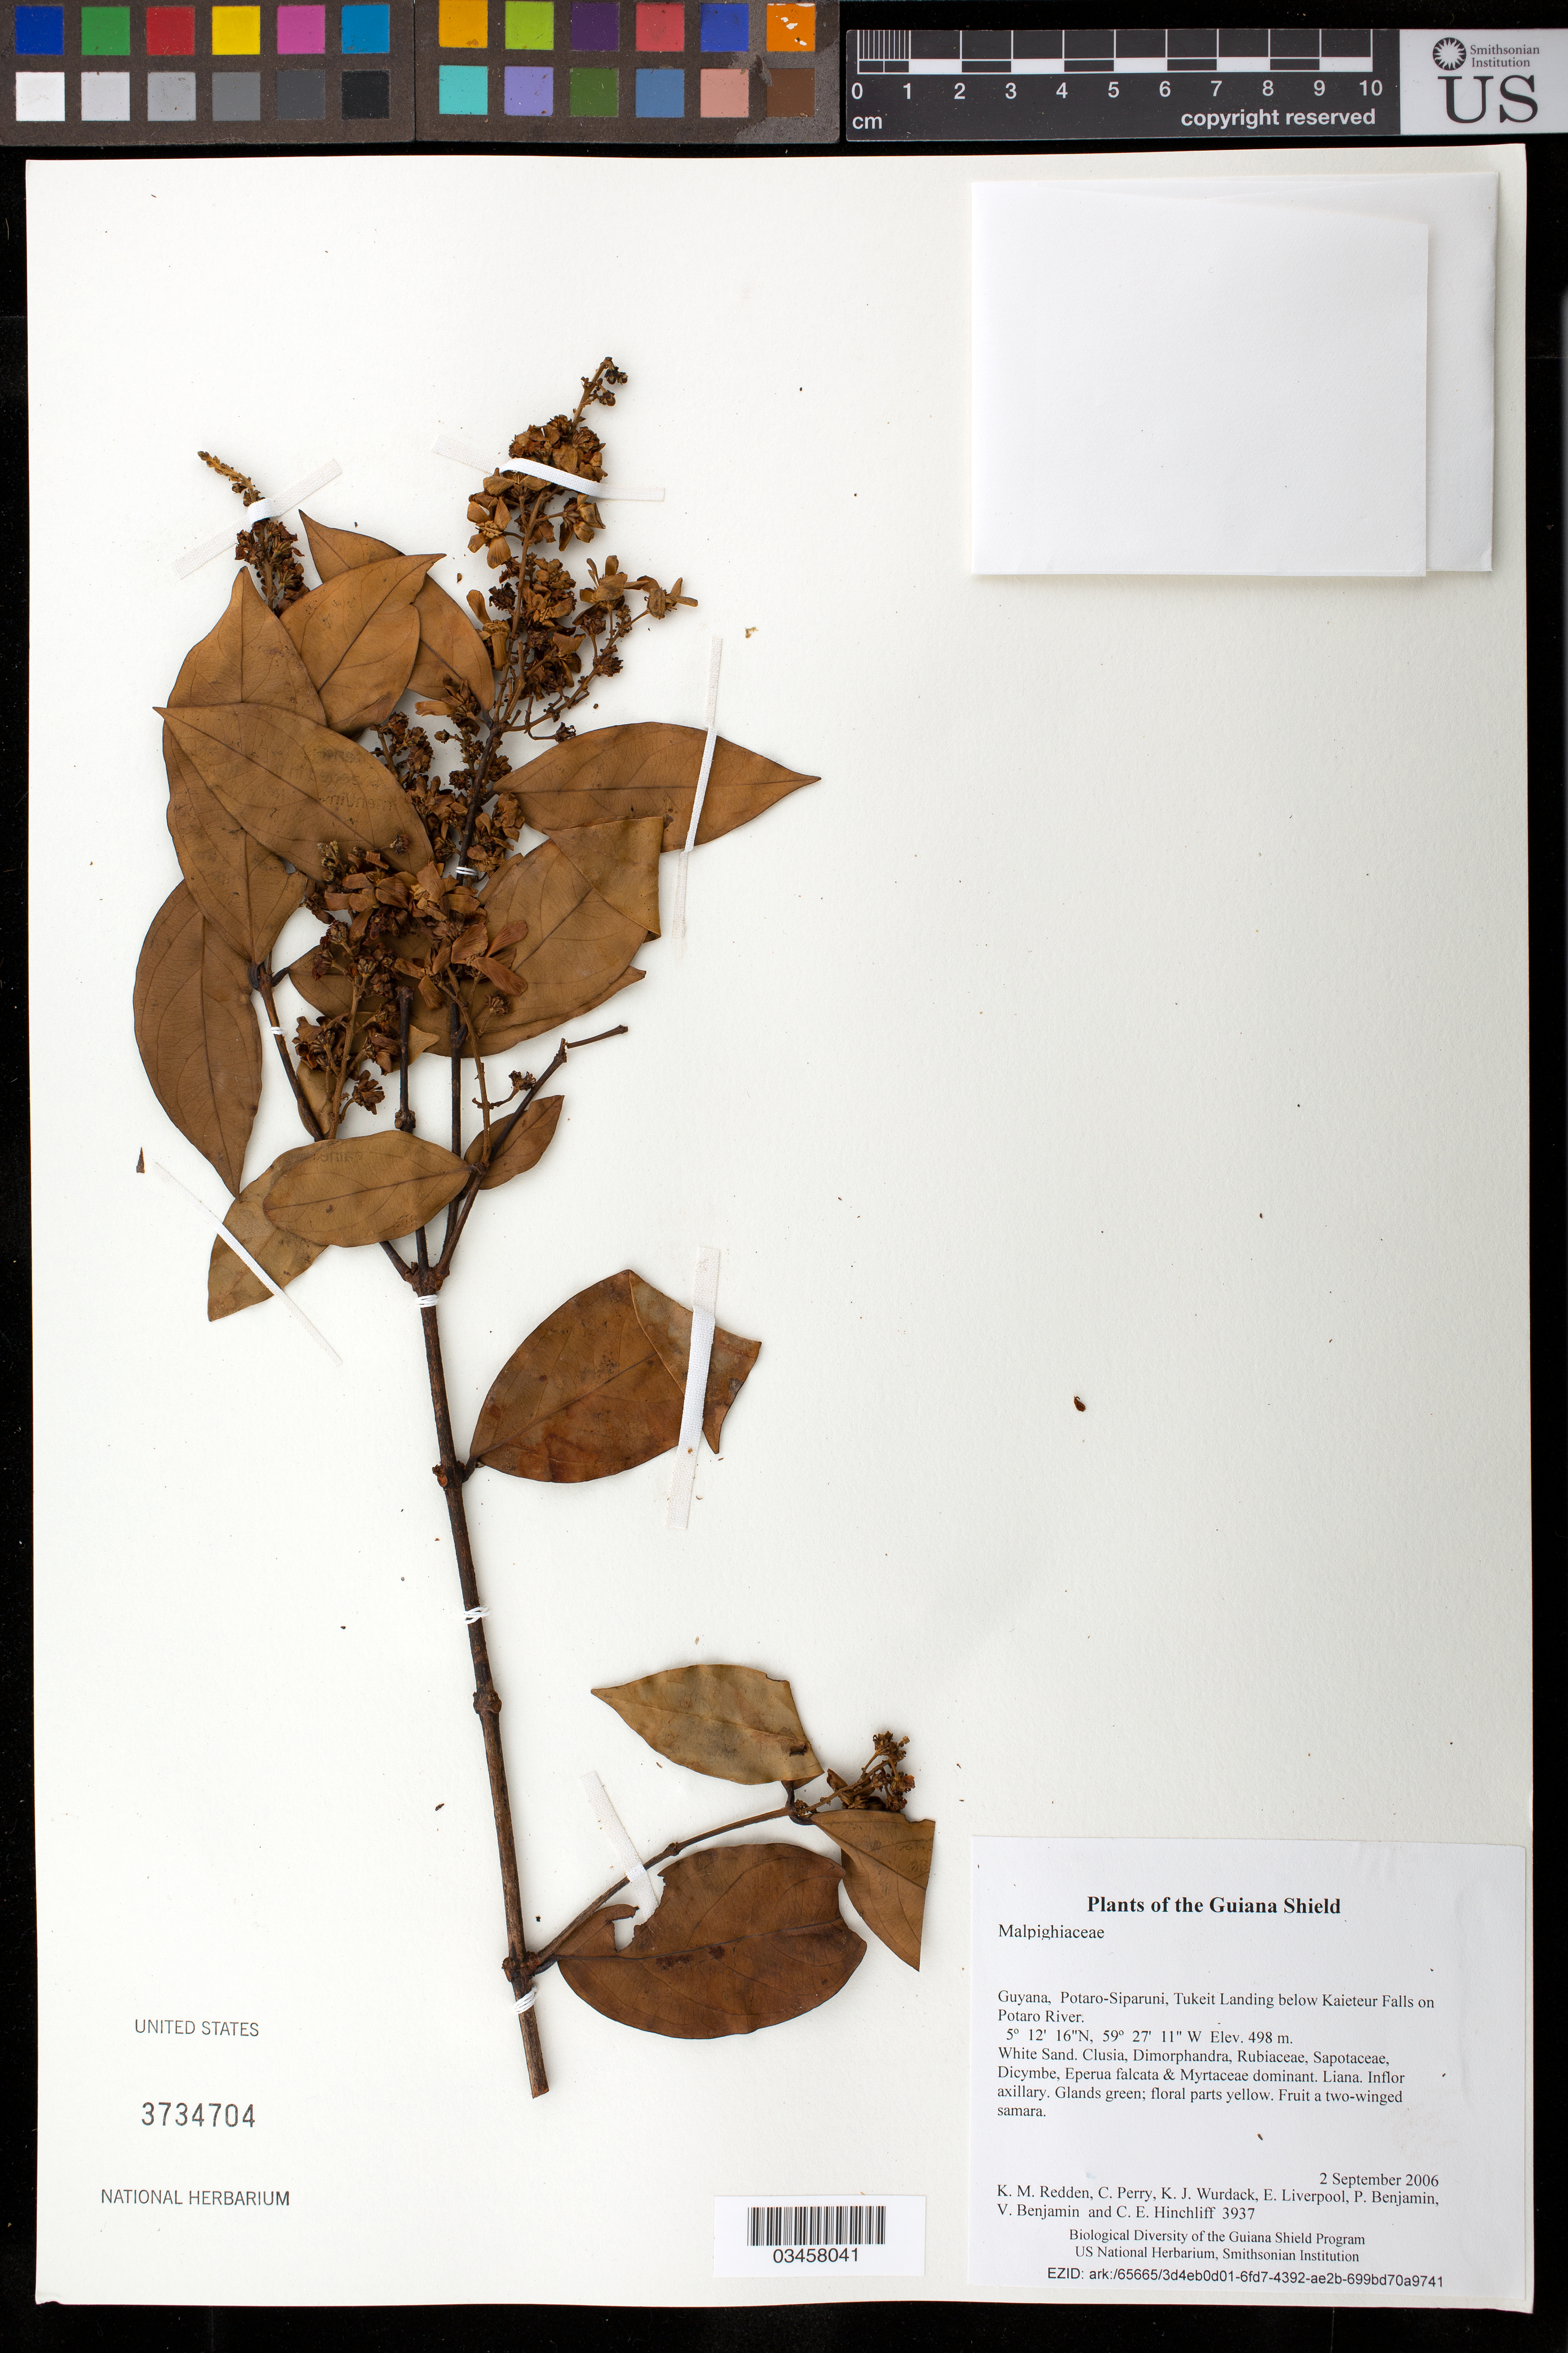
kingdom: Plantae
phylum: Tracheophyta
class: Magnoliopsida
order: Malpighiales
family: Malpighiaceae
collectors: K. M. Redden, C. Perry, K. Wurdack, E. Liverpool, P. Benjamin, V. Benjamin & C. E. Hinchliff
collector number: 3937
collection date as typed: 2 September 2006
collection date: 2006-09-02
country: Guyana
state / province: Potaro-Siparuni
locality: Tukeit Landing below Kaieteur Falls on Potaro River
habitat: White Sand. Clusia, Dimorphandra, Rubiaceae, Sapotaceae, Dicymbe, Eperua falcata & Myrtaceae dominant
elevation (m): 498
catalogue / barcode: US 3734704